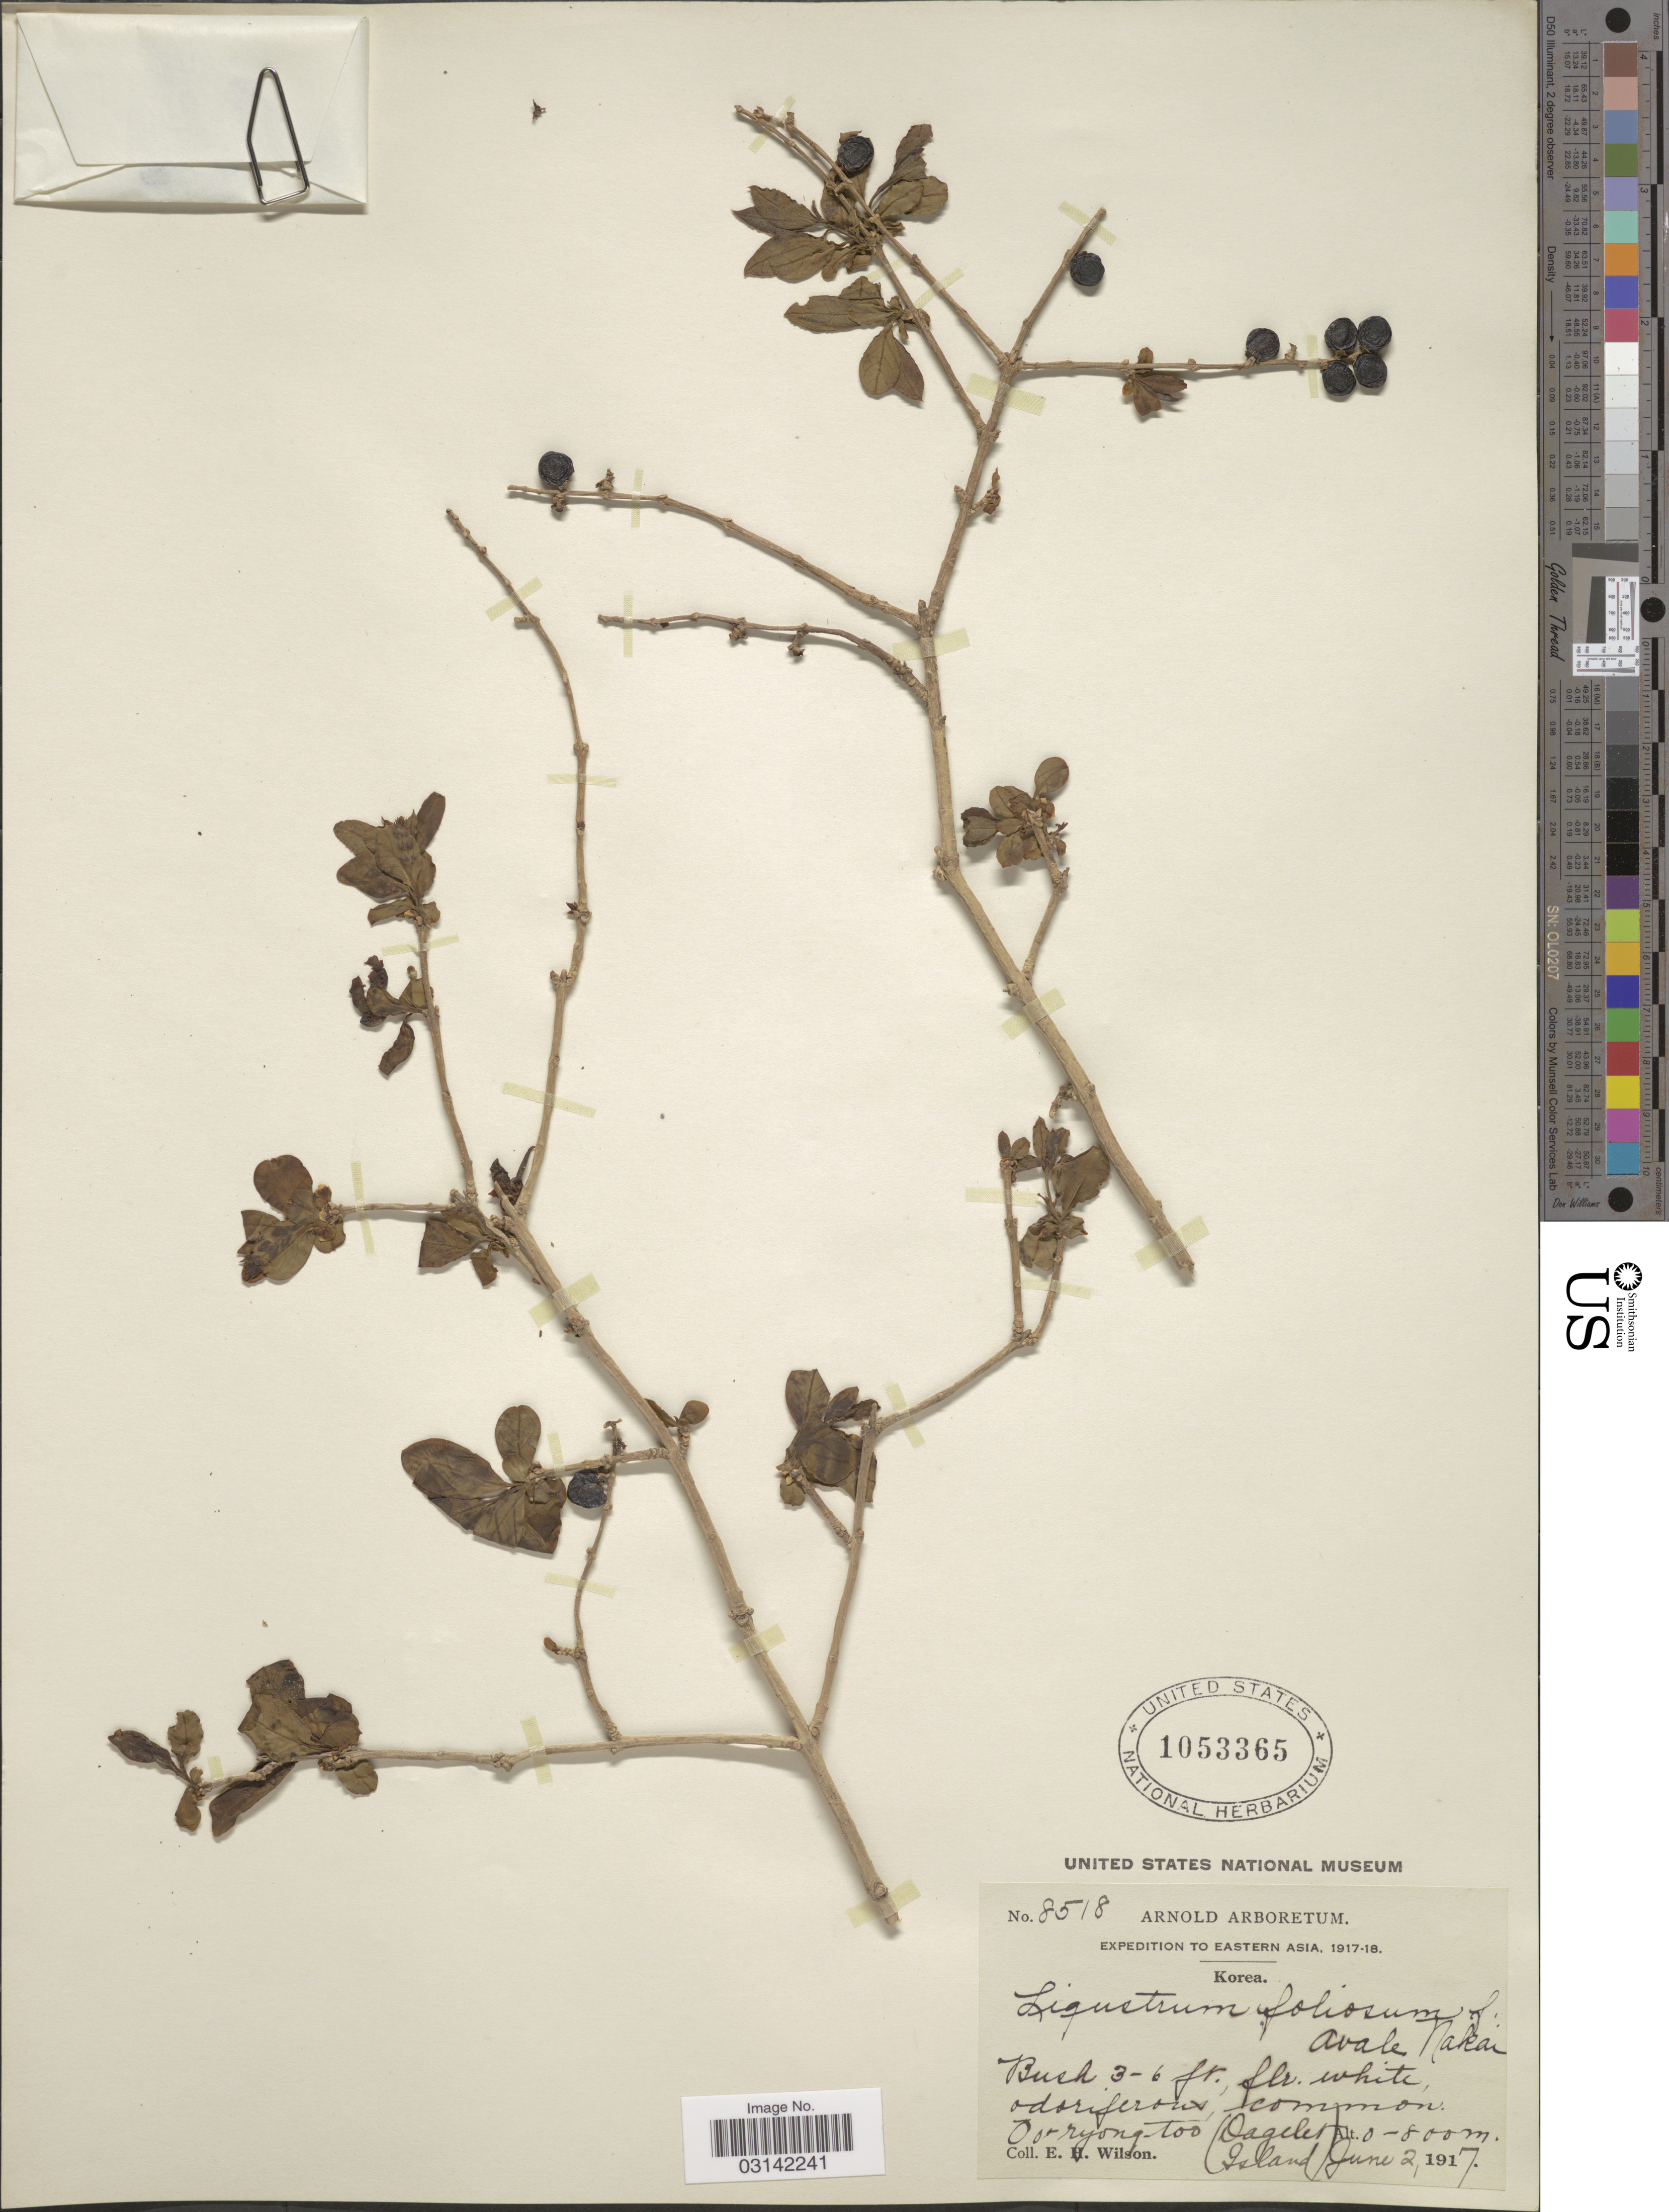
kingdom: Plantae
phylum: Tracheophyta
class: Magnoliopsida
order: Lamiales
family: Oleaceae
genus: Ligustrum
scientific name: Ligustrum foliosum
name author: Nakai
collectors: E. Wilson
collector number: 8518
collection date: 1917-06-02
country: South Korea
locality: Eastern Asia. Dagelet Island.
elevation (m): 0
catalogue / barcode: US 1053365